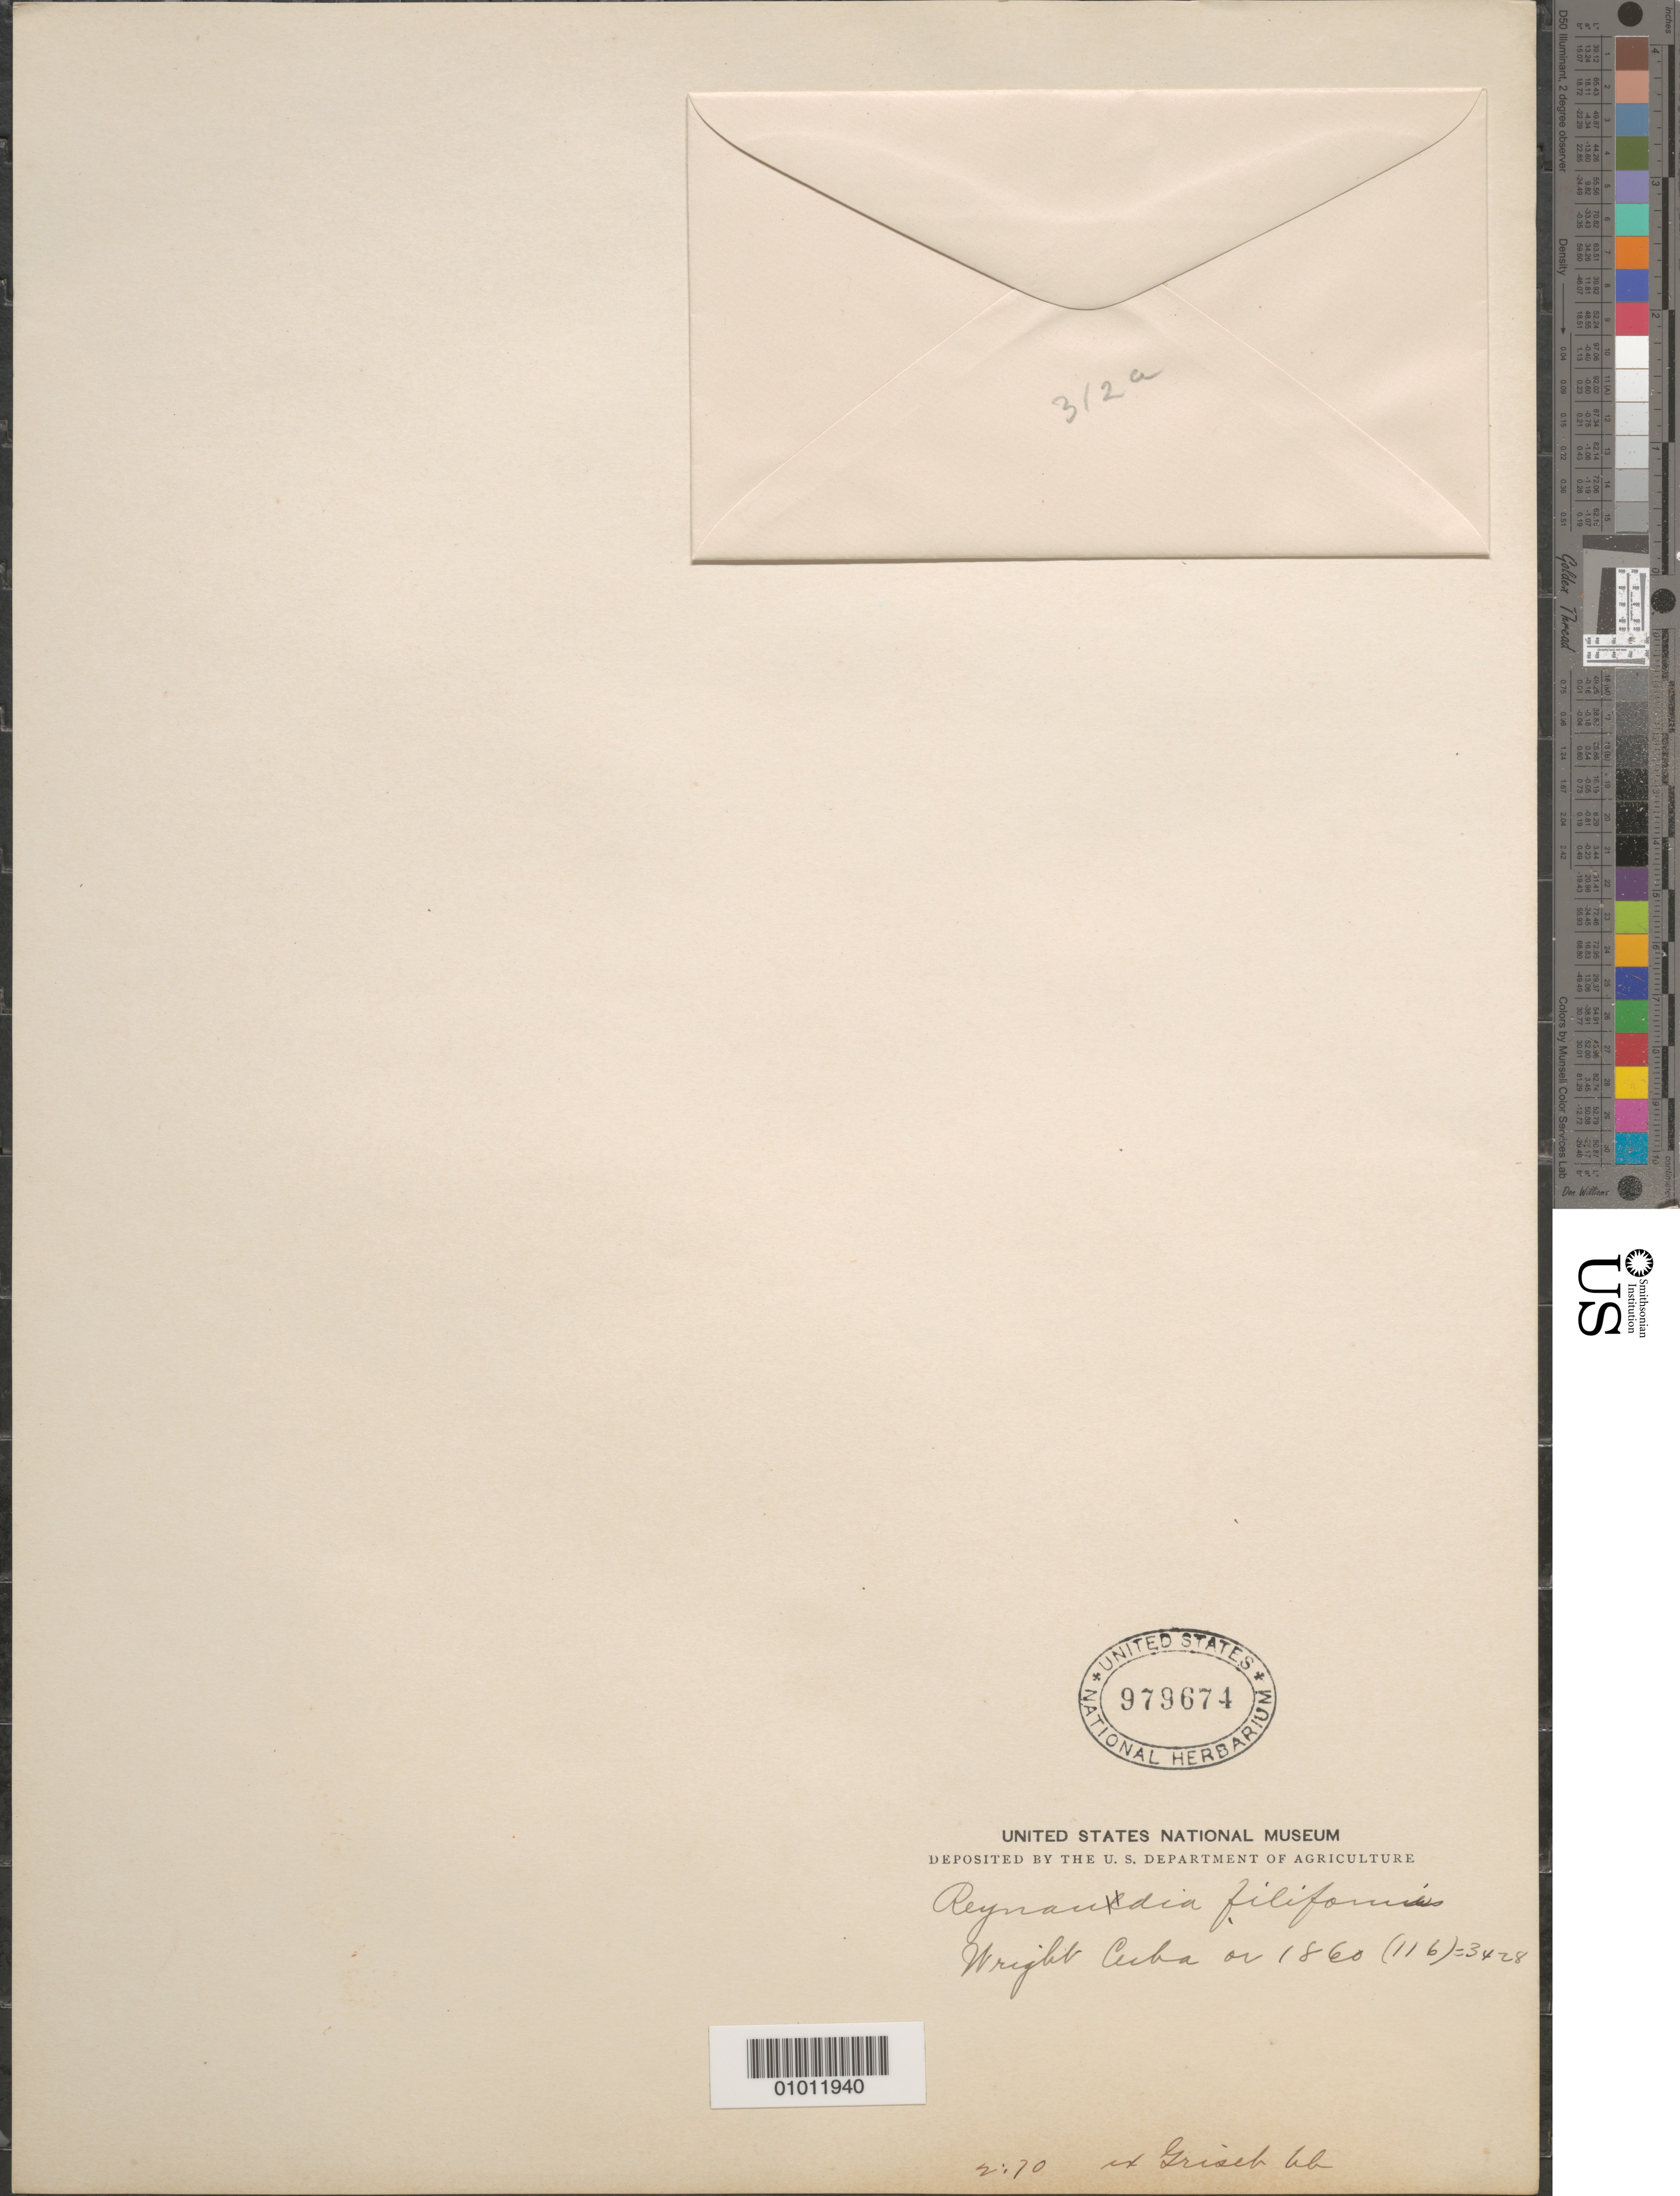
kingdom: Plantae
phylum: Tracheophyta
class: Liliopsida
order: Poales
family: Poaceae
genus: Reynaudia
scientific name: Reynaudia filiformis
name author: (Spreng. ex Schult.) Kunth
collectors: C. Wright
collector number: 3428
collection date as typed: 1860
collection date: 1860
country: Cuba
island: Cuba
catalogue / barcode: US 979674